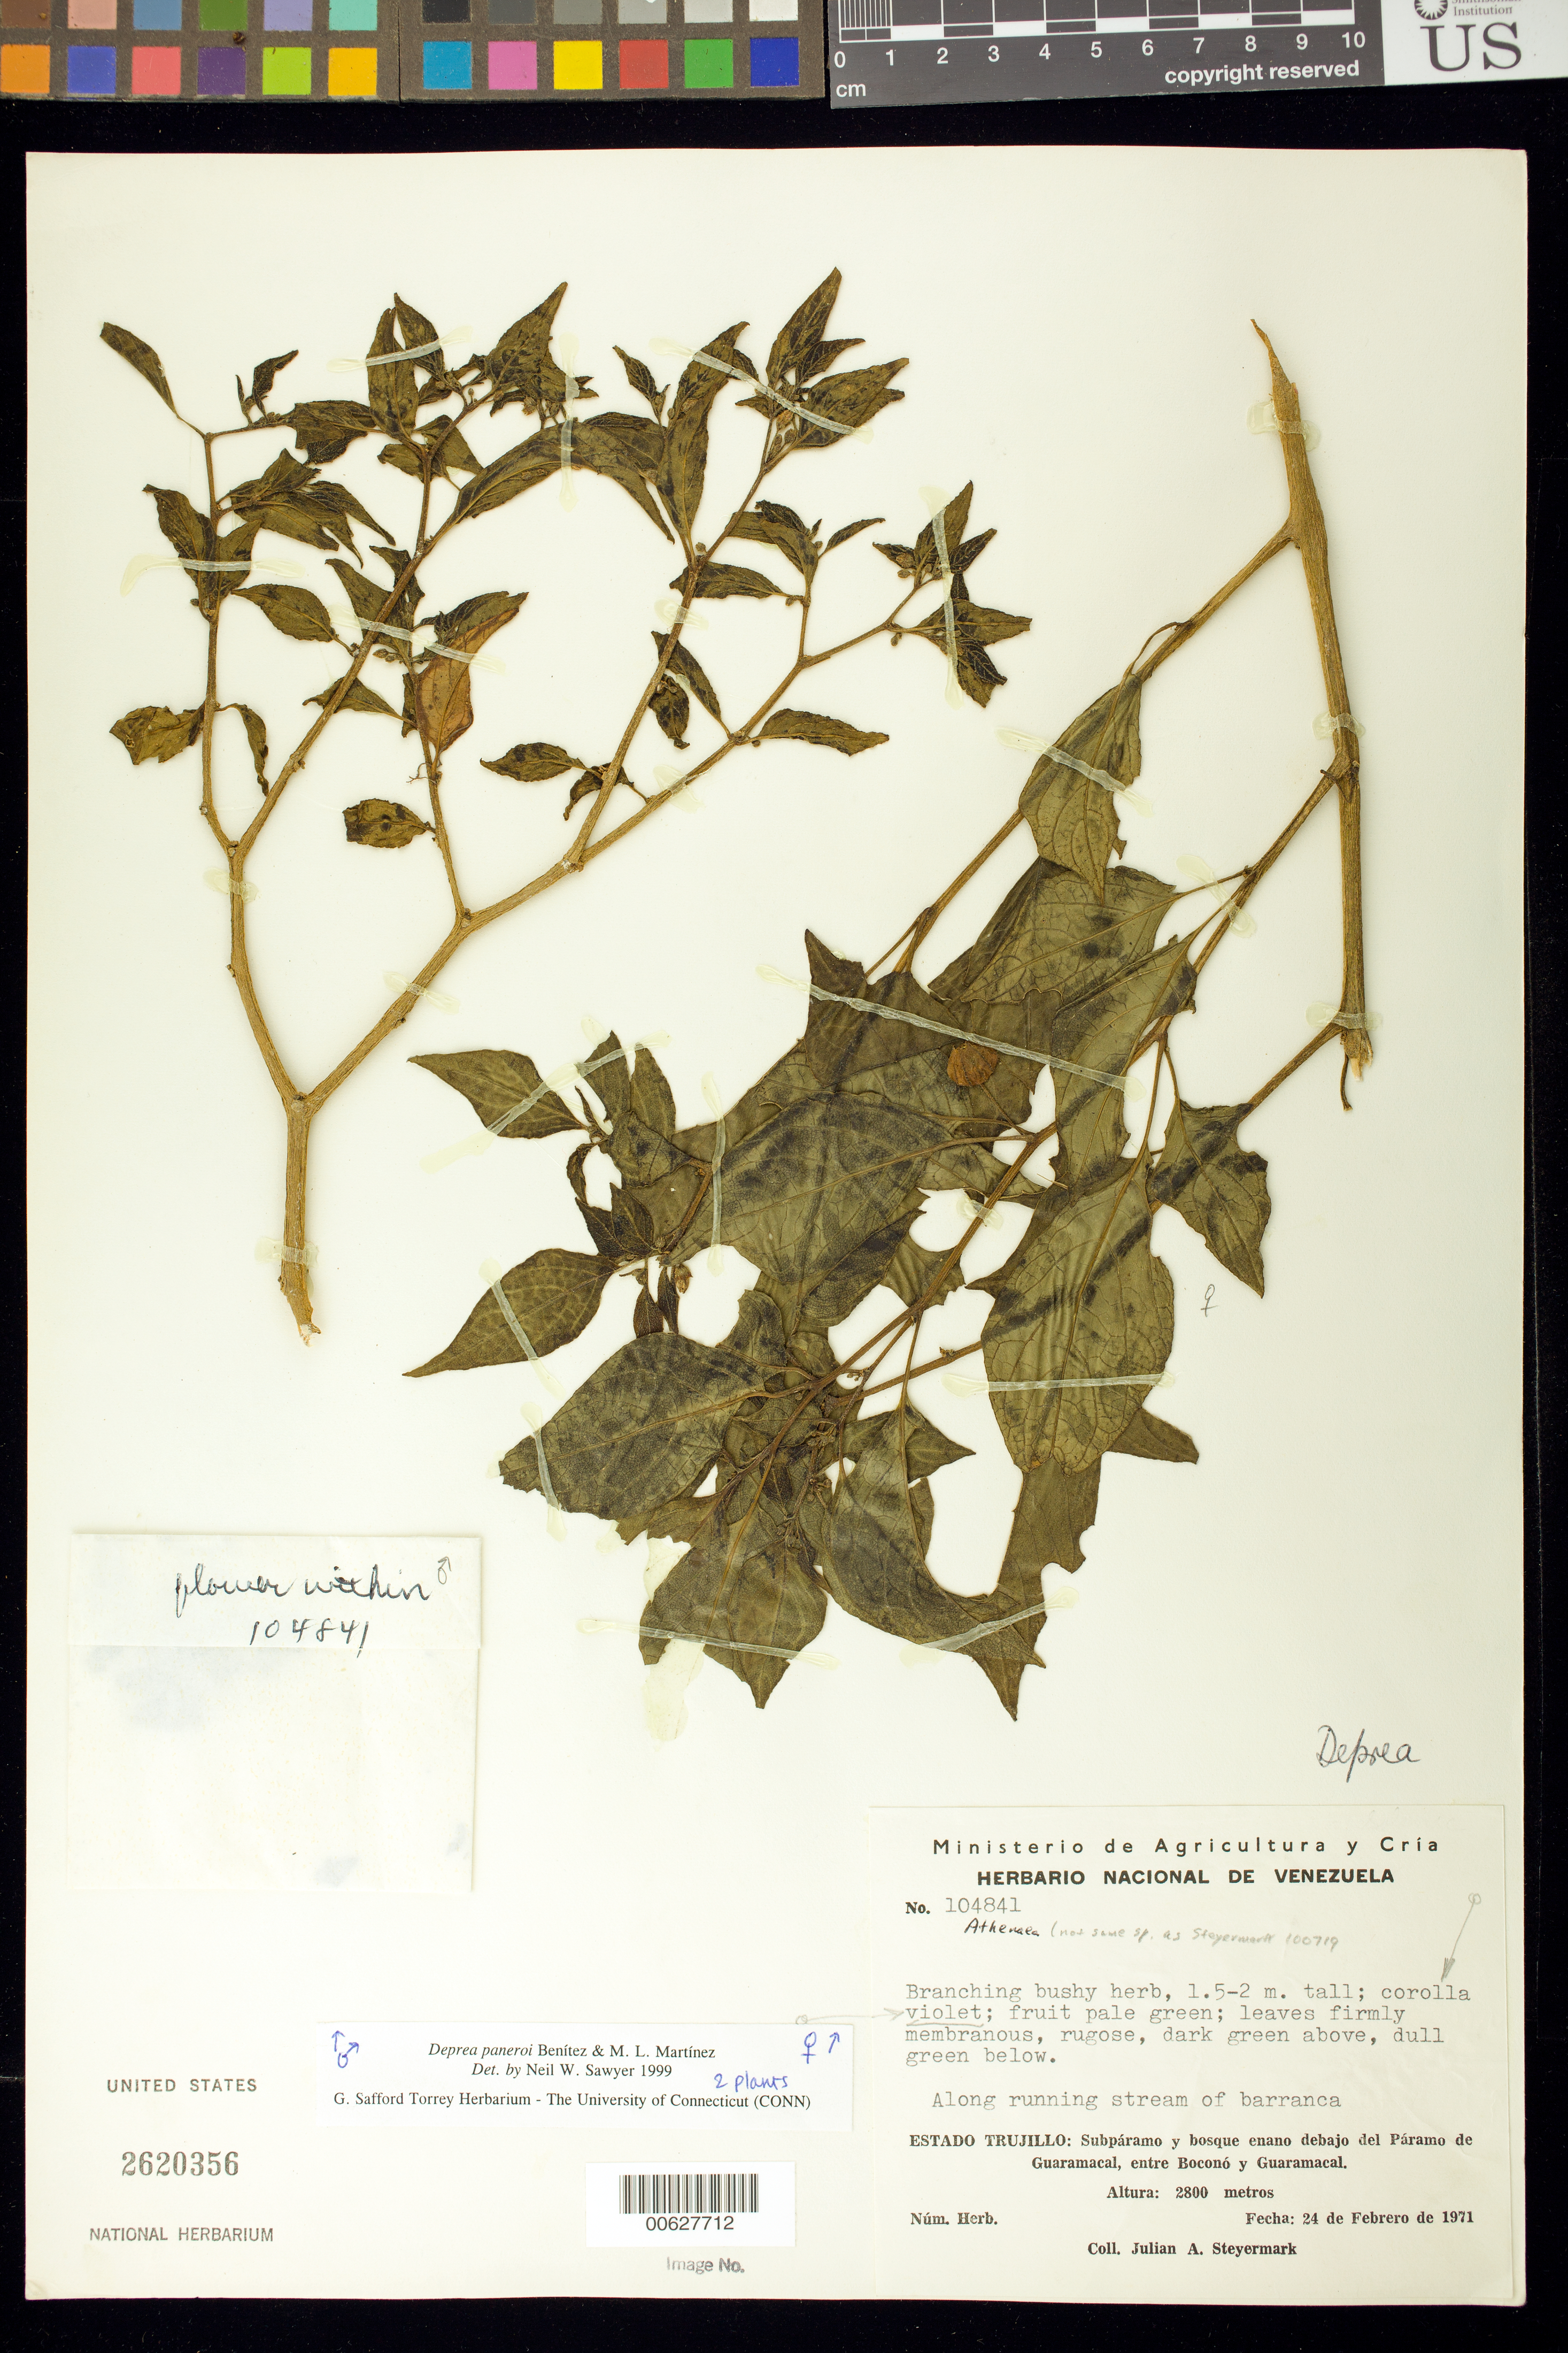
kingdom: Plantae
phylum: Tracheophyta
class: Magnoliopsida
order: Solanales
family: Solanaceae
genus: Deprea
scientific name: Deprea paneroi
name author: Benítez & M. Martinez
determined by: Sawyer, N. W.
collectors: J. Steyermark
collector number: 104841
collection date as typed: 24 Feb 1971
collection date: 1971-02-24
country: Venezuela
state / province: Trujillo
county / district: Boconó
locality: Páramo de Guaramacal, entre Boconó y Guaramacal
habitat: Along running stream of barranca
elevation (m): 2800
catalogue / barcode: US 2620356